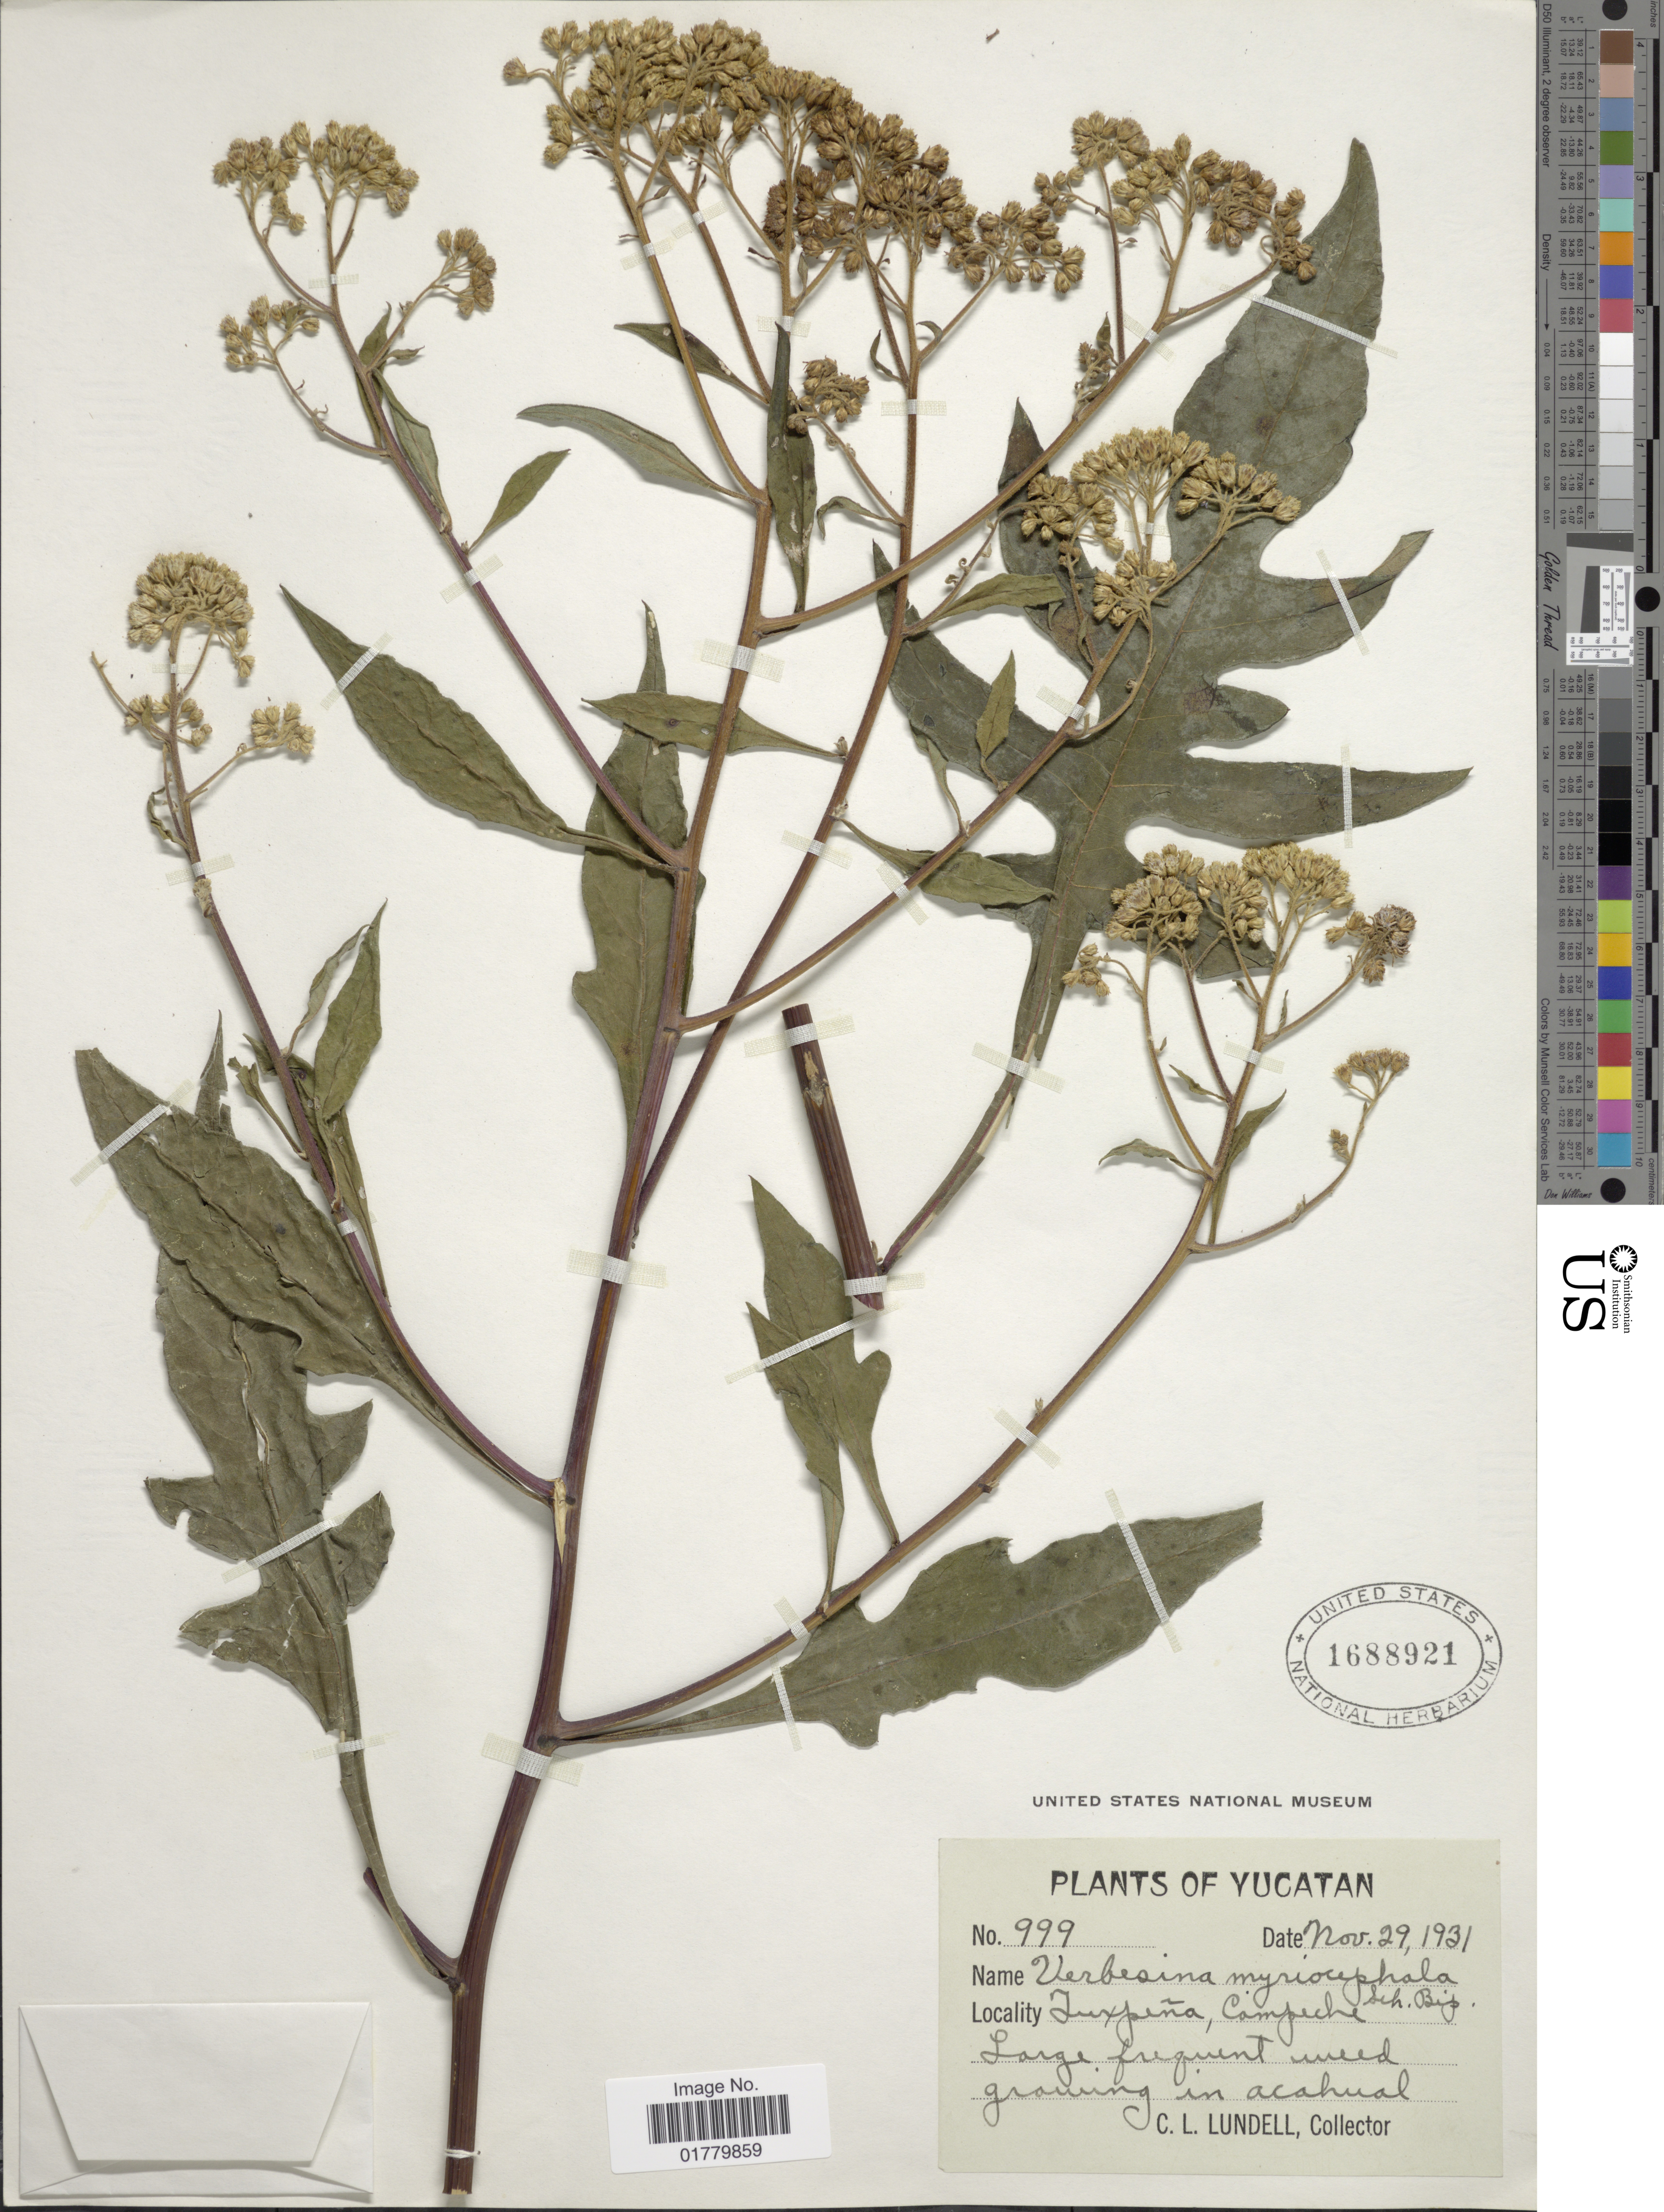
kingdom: Plantae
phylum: Tracheophyta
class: Magnoliopsida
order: Asterales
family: Asteraceae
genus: Verbesina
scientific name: Verbesina myriocephala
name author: Sch. Bip. ex Klatt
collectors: C. L. Lundell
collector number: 999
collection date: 1931-11-29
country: Mexico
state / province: Yucatán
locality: Juxpeña, Campeche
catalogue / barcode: US 1688921